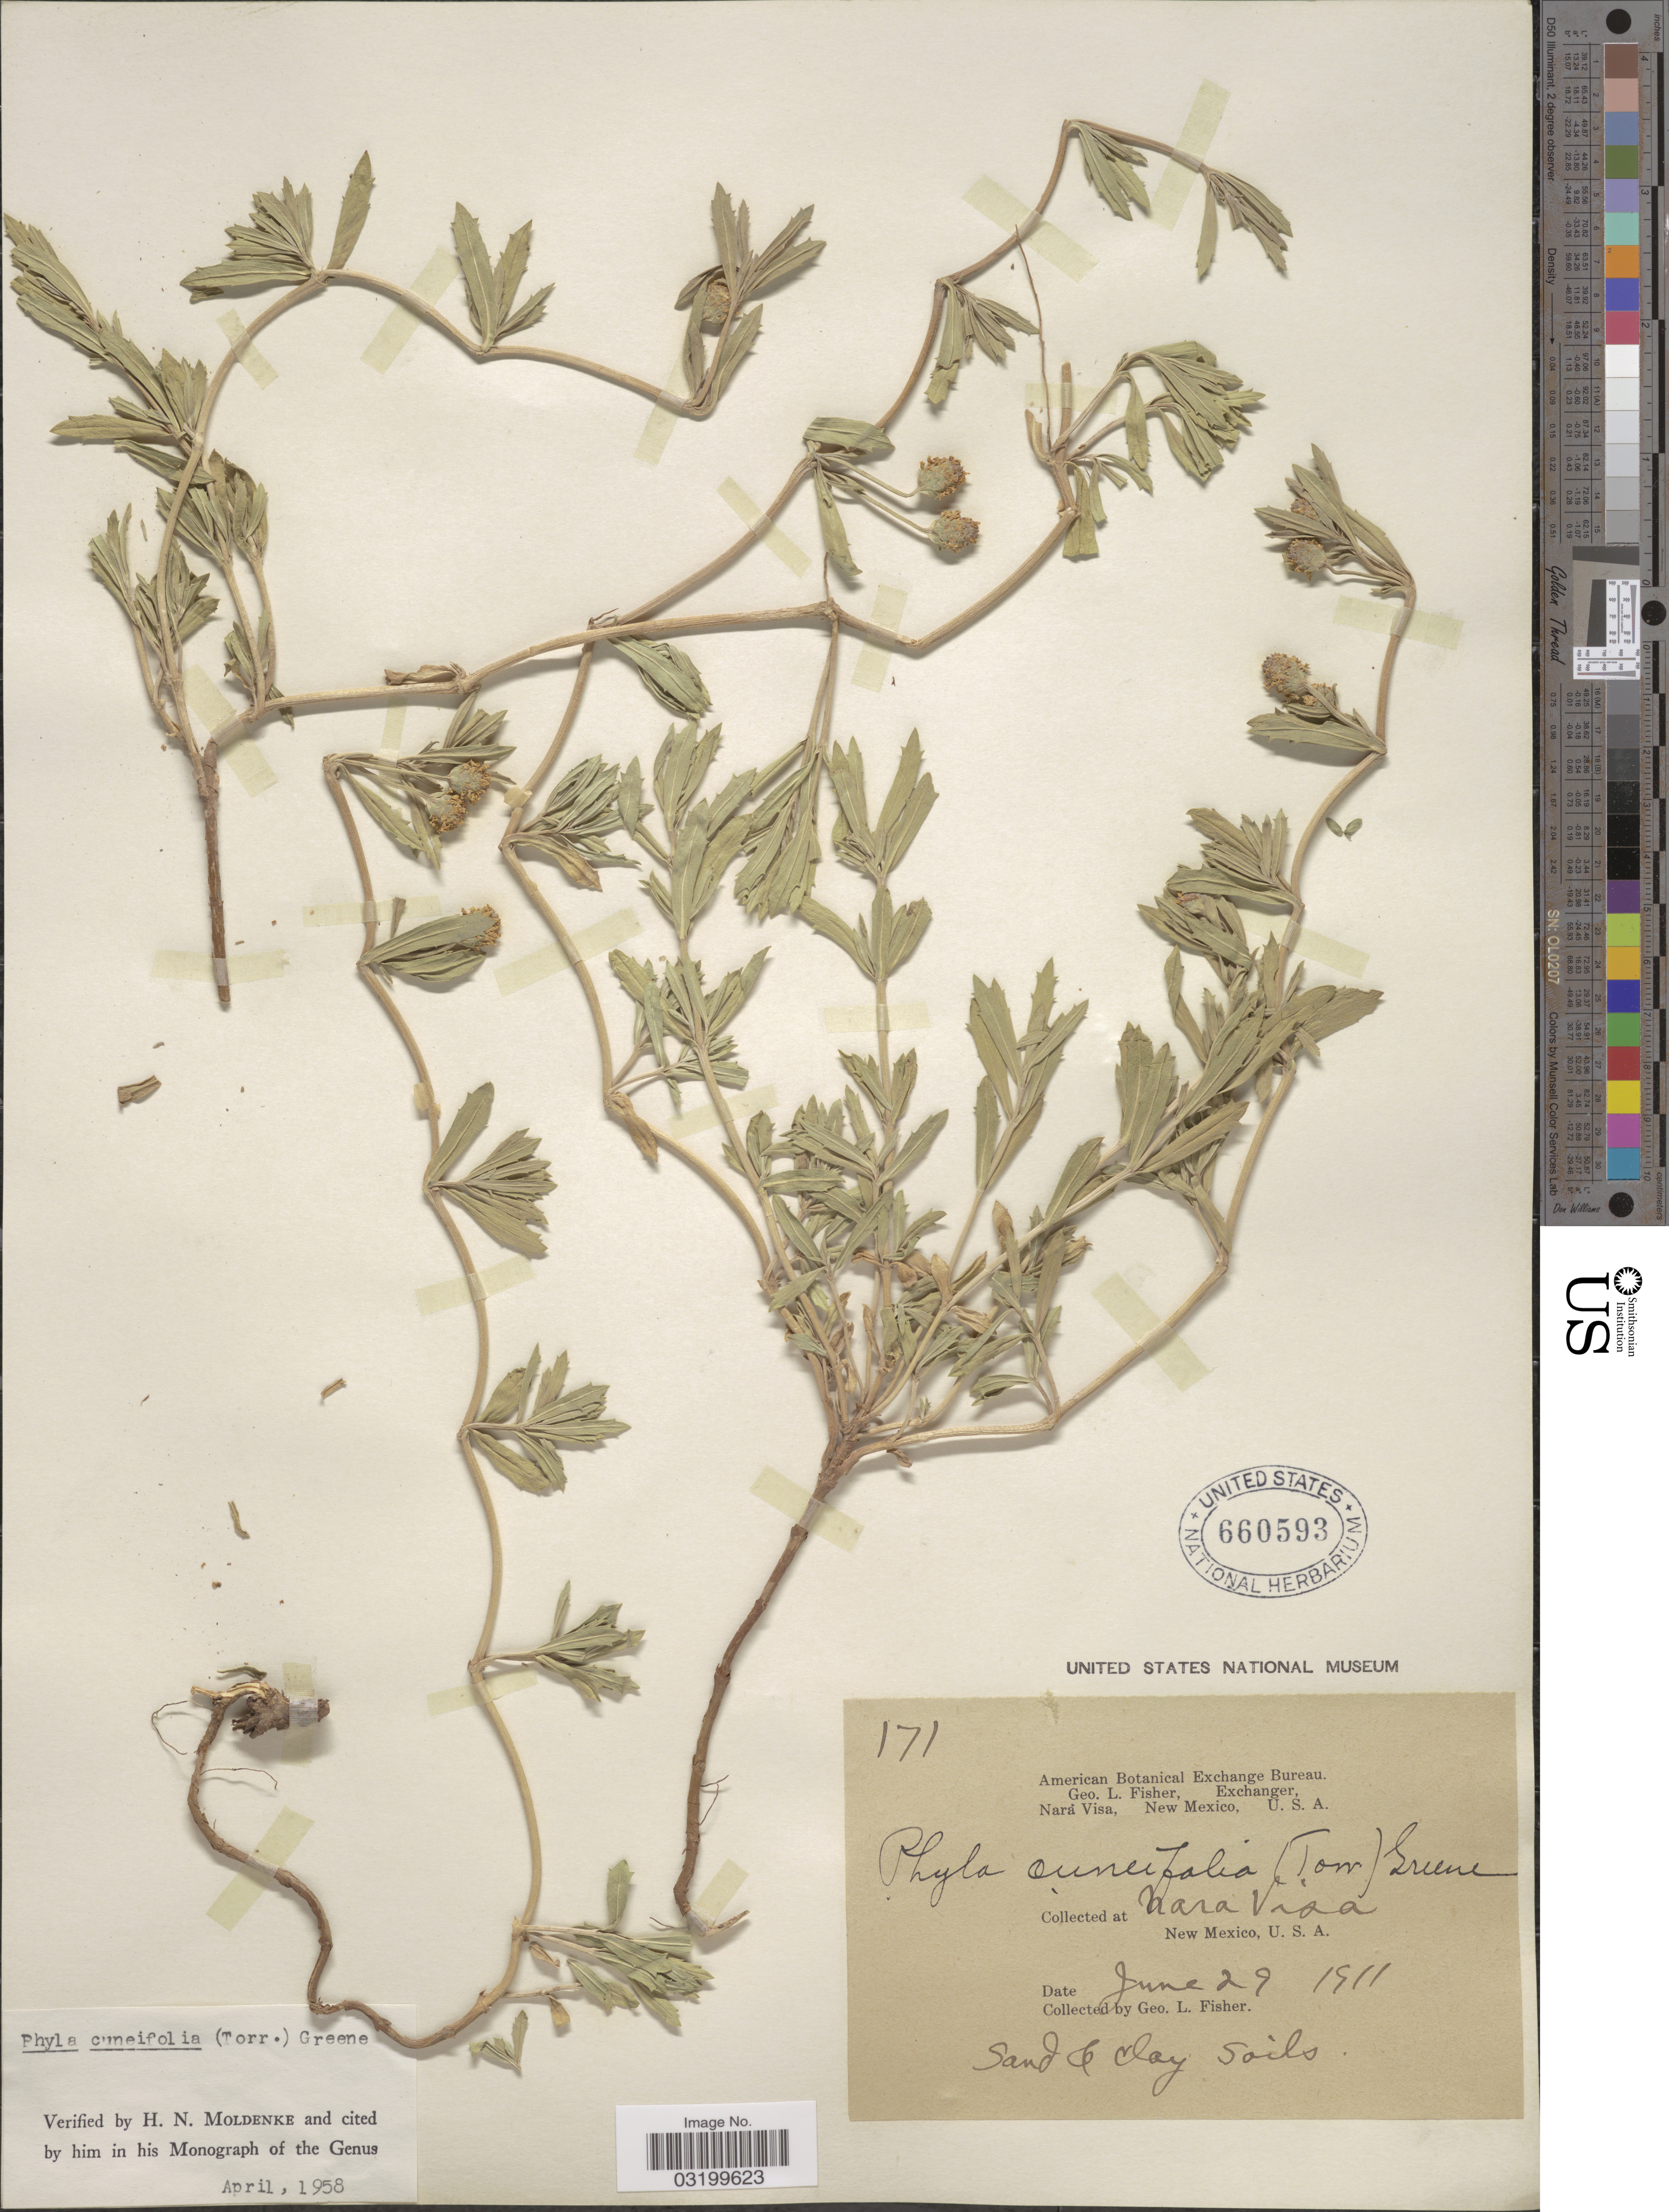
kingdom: Plantae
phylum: Tracheophyta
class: Magnoliopsida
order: Lamiales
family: Verbenaceae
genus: Phyla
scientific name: Phyla cuneifolia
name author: (Torr.) Greene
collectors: G. L. Fisher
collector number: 171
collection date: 1911-06-29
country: United States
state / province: New Mexico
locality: Nara Visa.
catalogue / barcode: US 660593